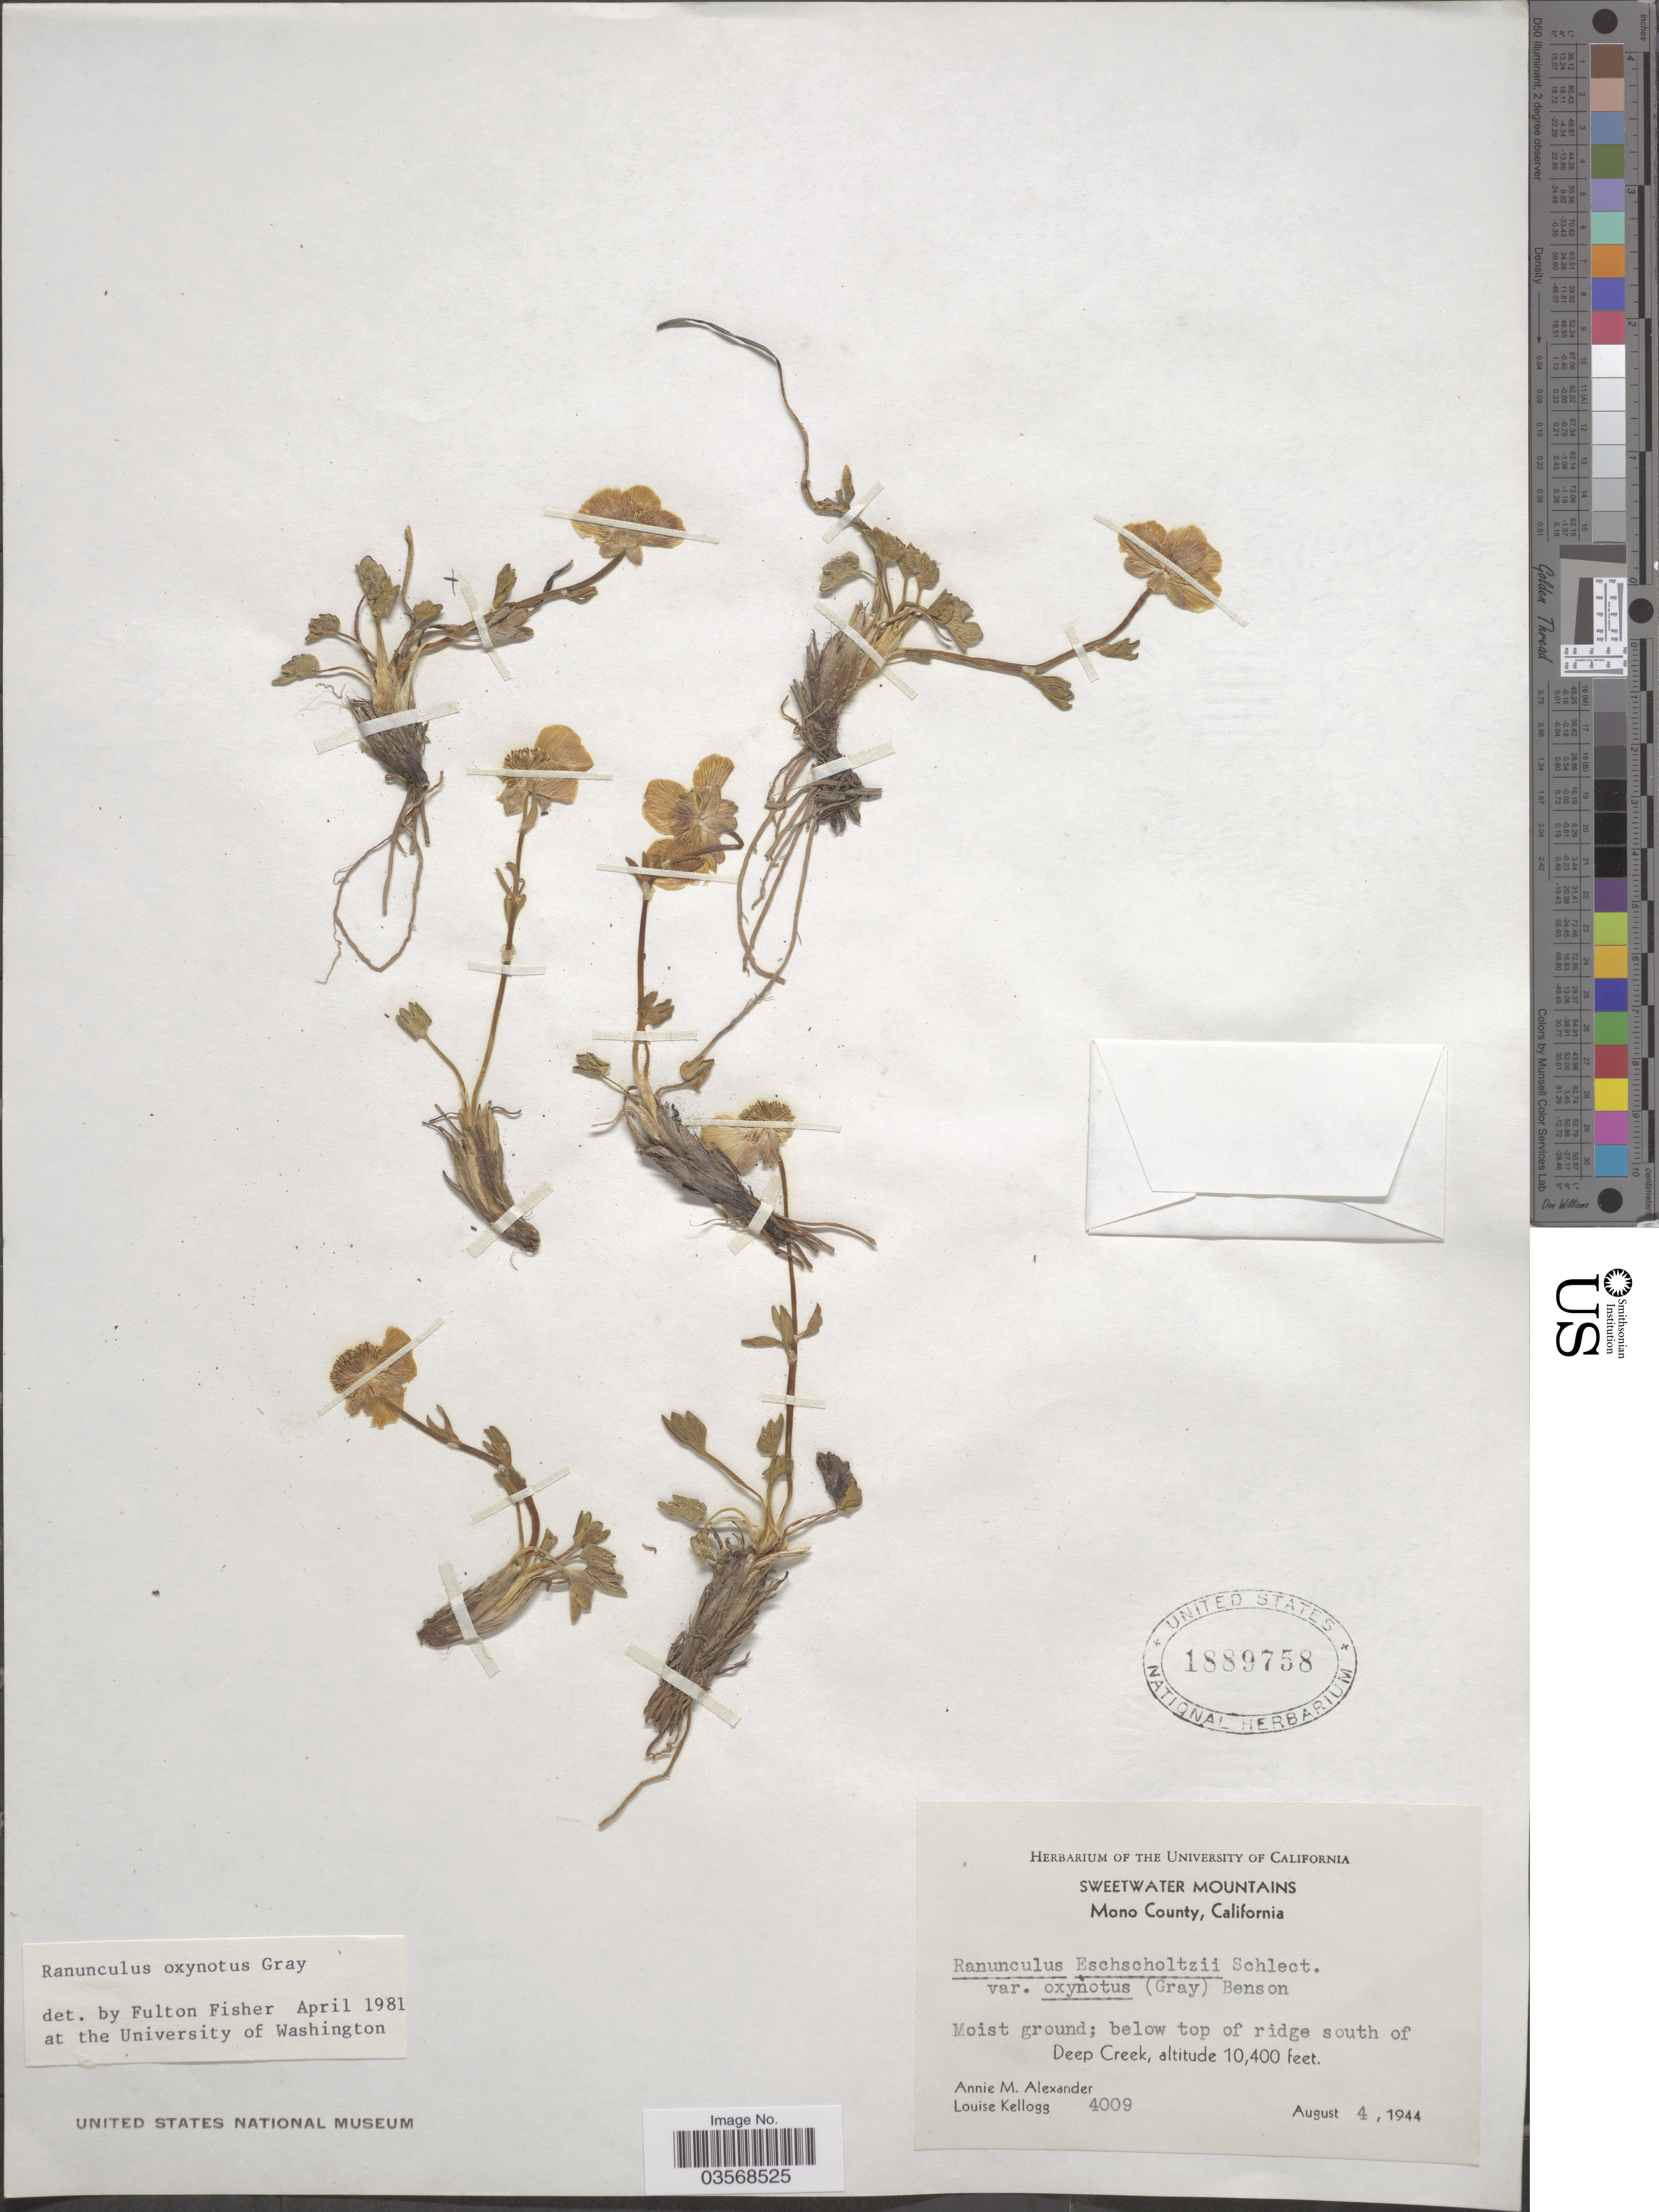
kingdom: Plantae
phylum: Tracheophyta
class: Magnoliopsida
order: Ranunculales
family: Ranunculaceae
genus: Ranunculus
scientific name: Ranunculus oxynotus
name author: A. Gray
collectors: A. M. Alexander & L. Kellogg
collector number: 4009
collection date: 1944-08-04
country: United States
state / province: California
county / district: Mono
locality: Sweetwater Mountain. Mono County. Below top of ridge south of Deep Creek.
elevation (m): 3170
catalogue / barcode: US 1889758